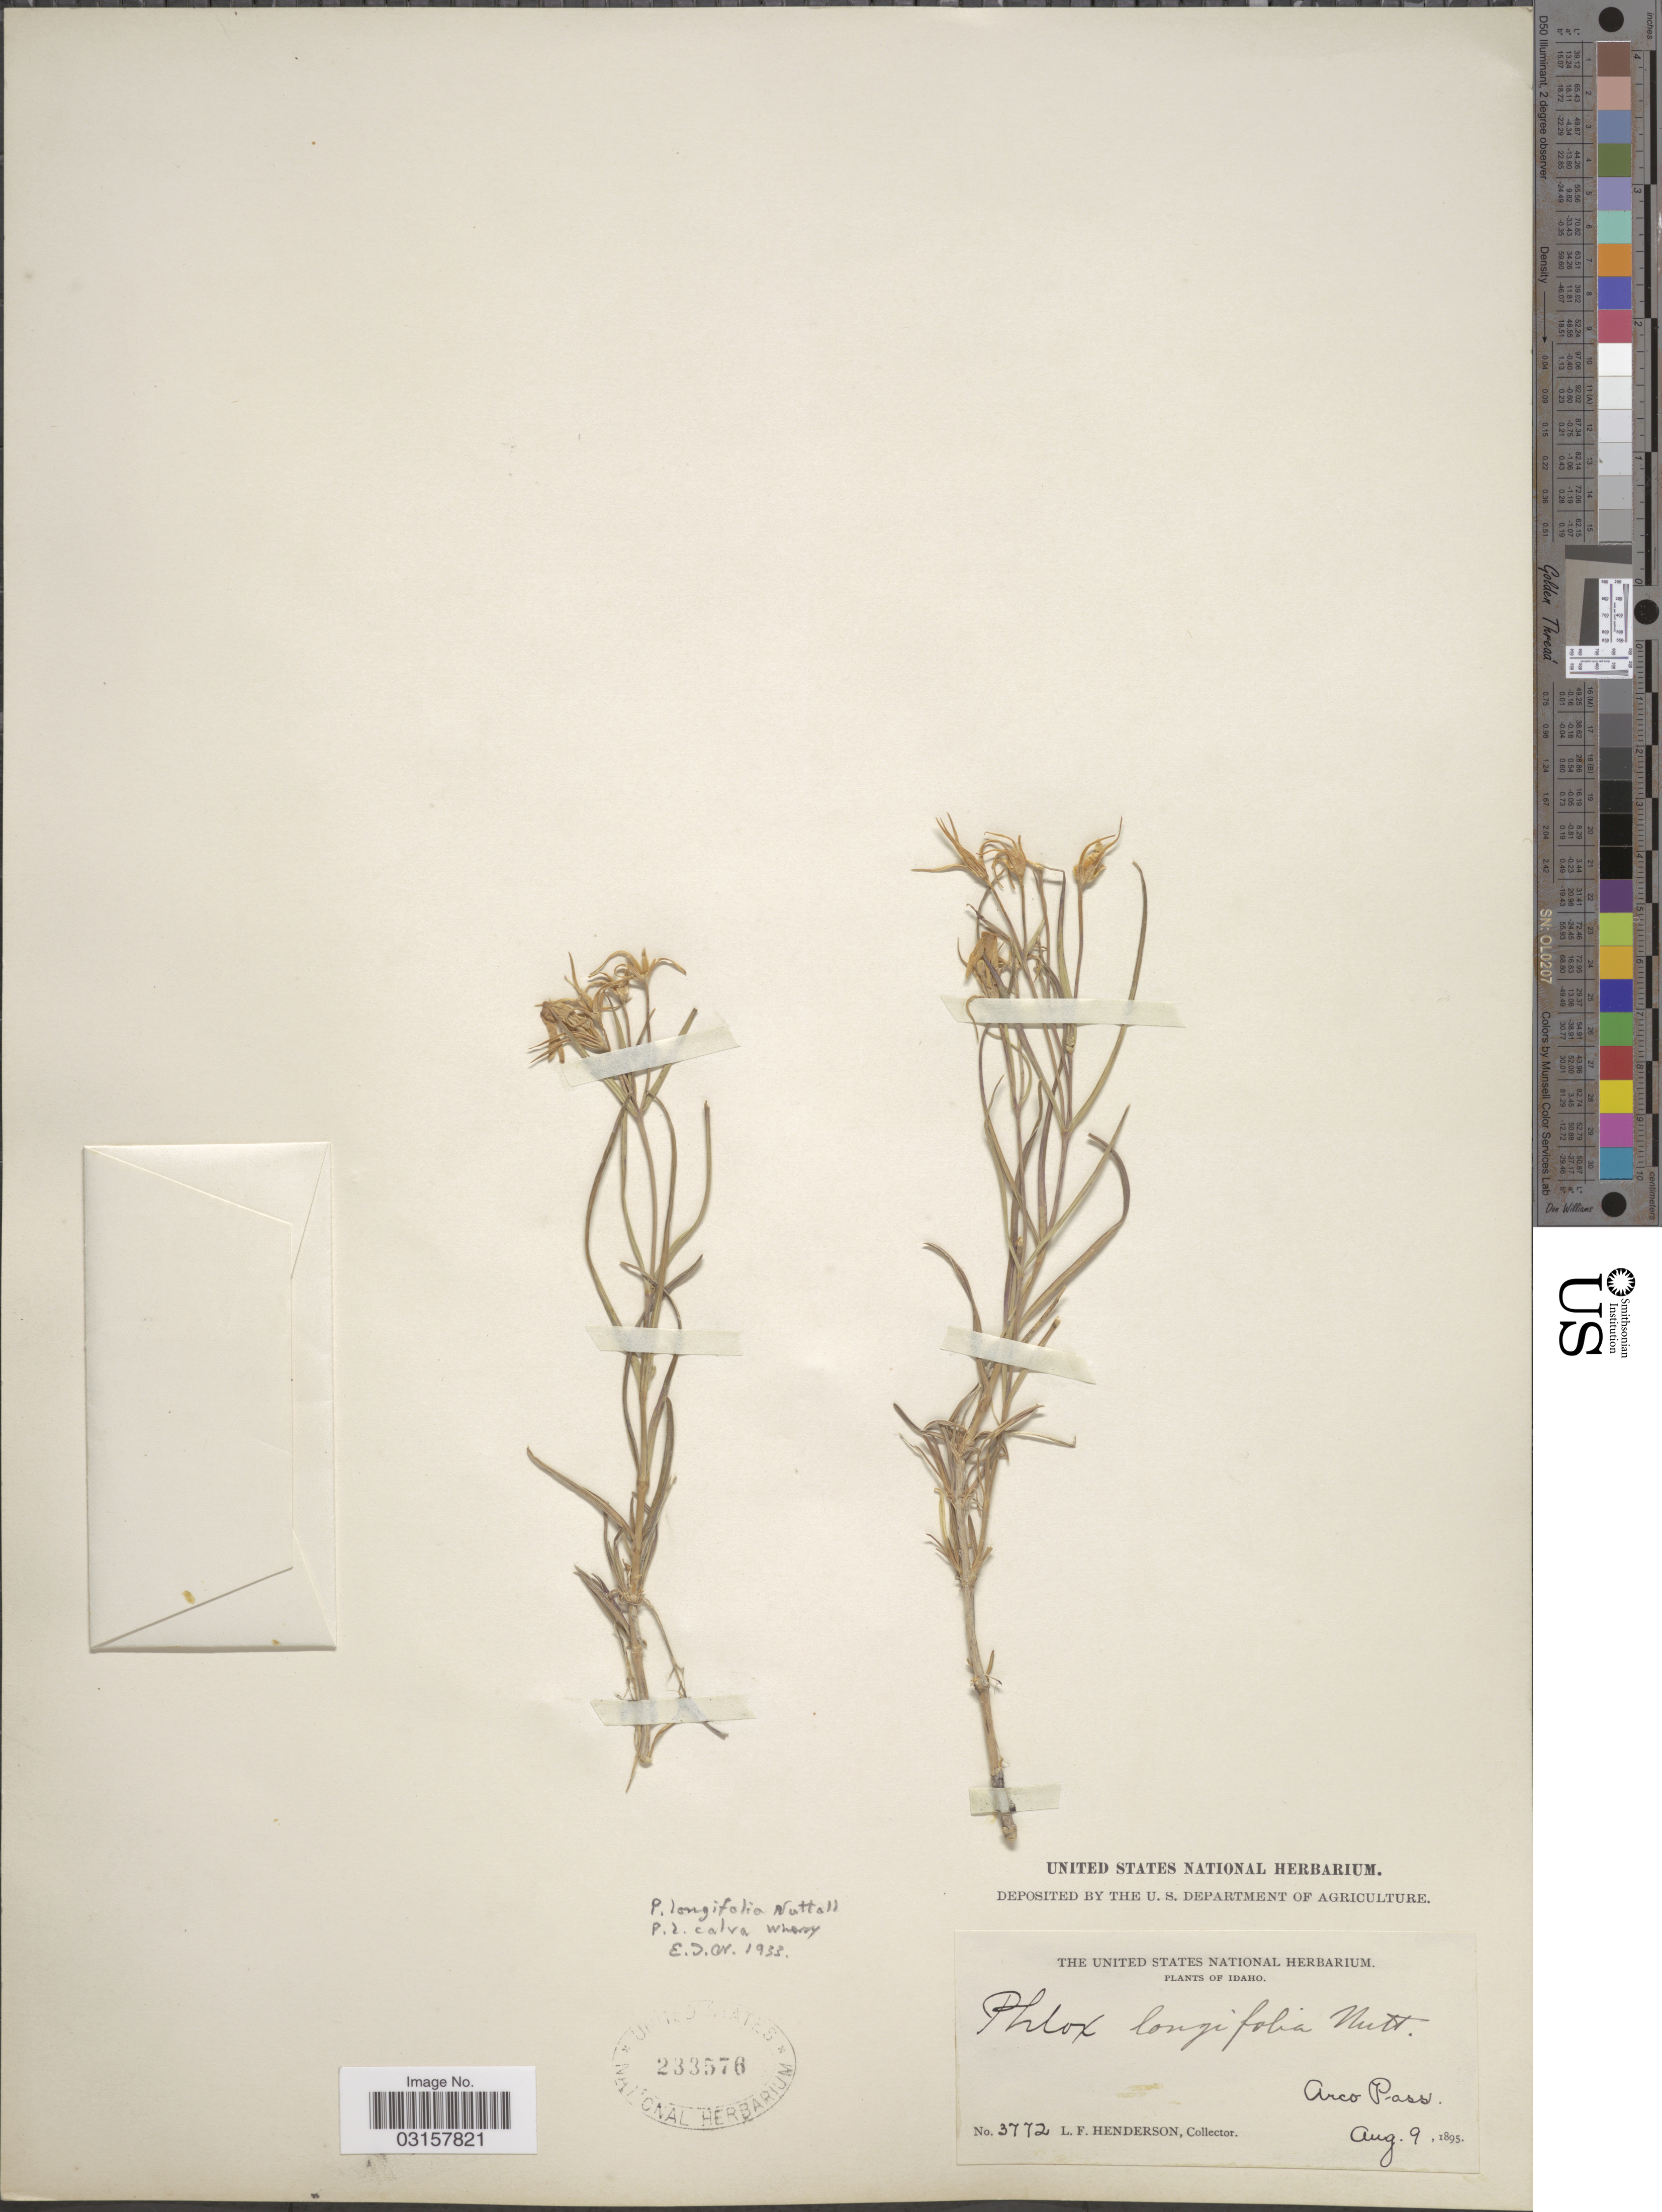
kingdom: Plantae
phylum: Tracheophyta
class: Magnoliopsida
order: Ericales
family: Polemoniaceae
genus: Phlox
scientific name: Phlox longifolia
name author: Nutt.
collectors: L. Henderson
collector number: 3772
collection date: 1895-08-09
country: United States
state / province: Idaho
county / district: Blaine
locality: Arco Pass.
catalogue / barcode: US 233576